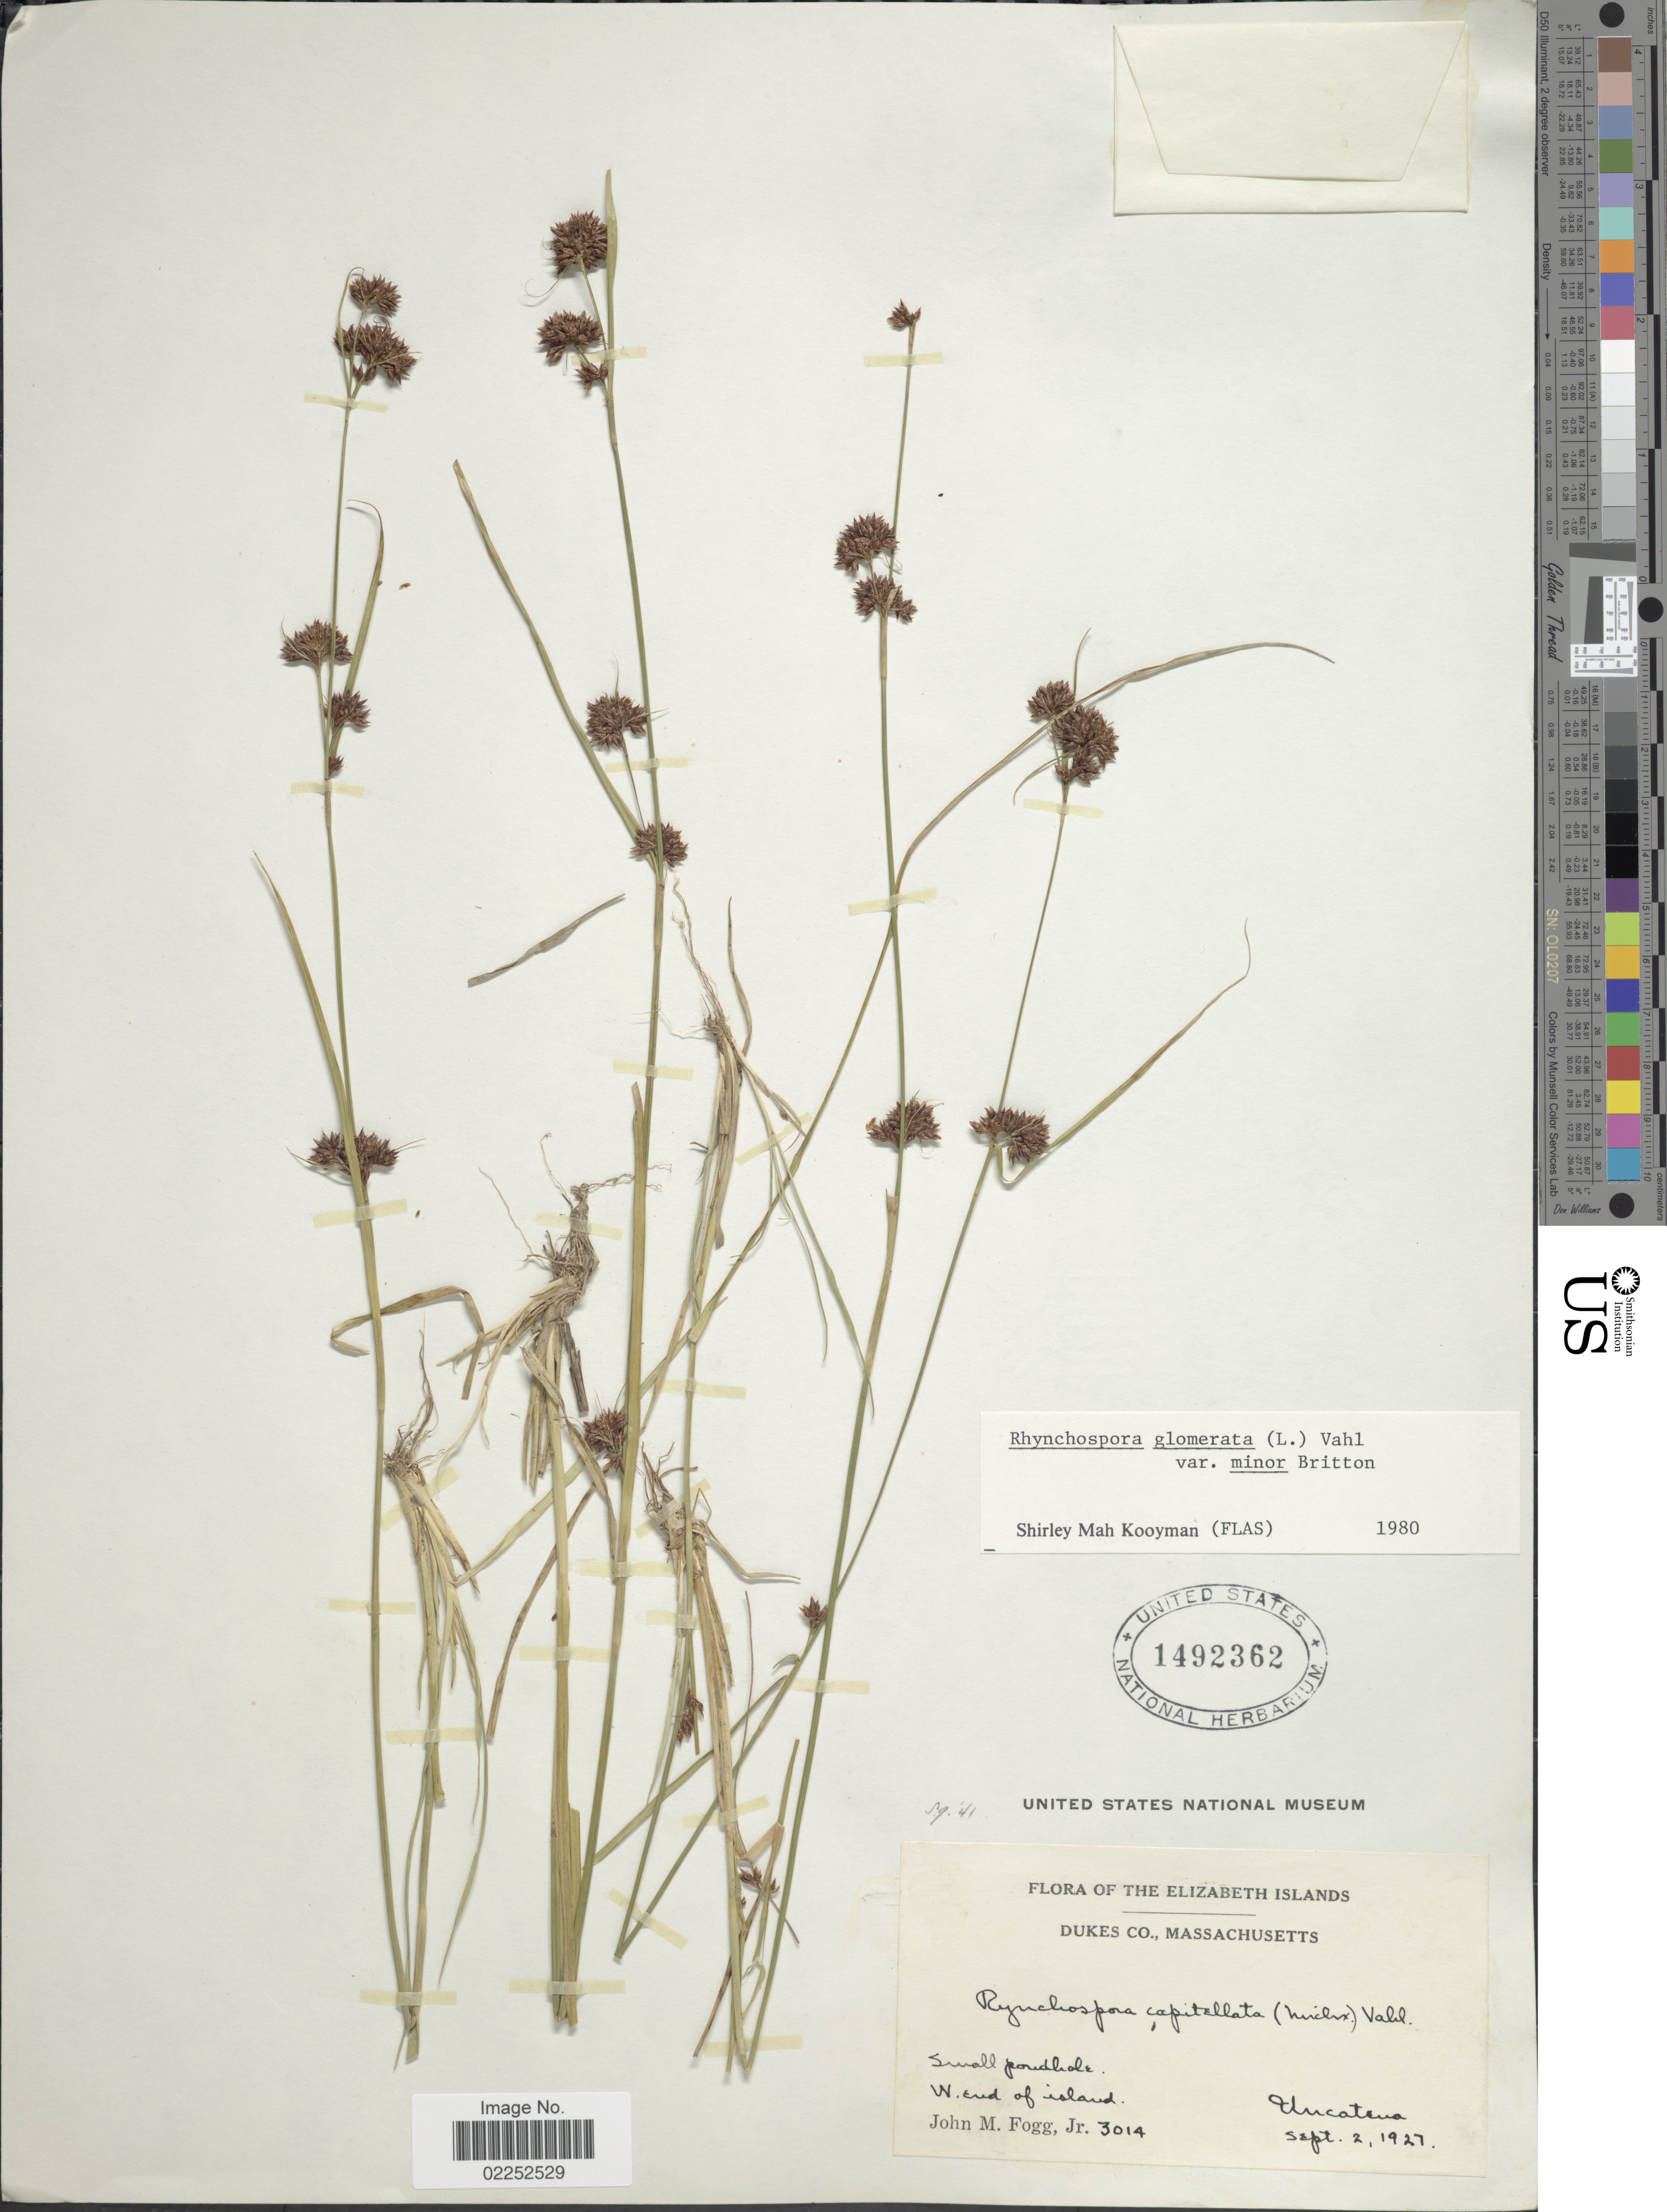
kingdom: Plantae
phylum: Tracheophyta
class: Liliopsida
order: Poales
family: Cyperaceae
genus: Rhynchospora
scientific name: Rhynchospora capitellata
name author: (Michx.) Vahl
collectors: J. Fogg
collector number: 3014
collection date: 1927-09-02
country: United States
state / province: Massachusetts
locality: The Elizabeth Islands, Dukes Co, Small pondhole, W. end of island, Uncatena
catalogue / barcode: US 1492362